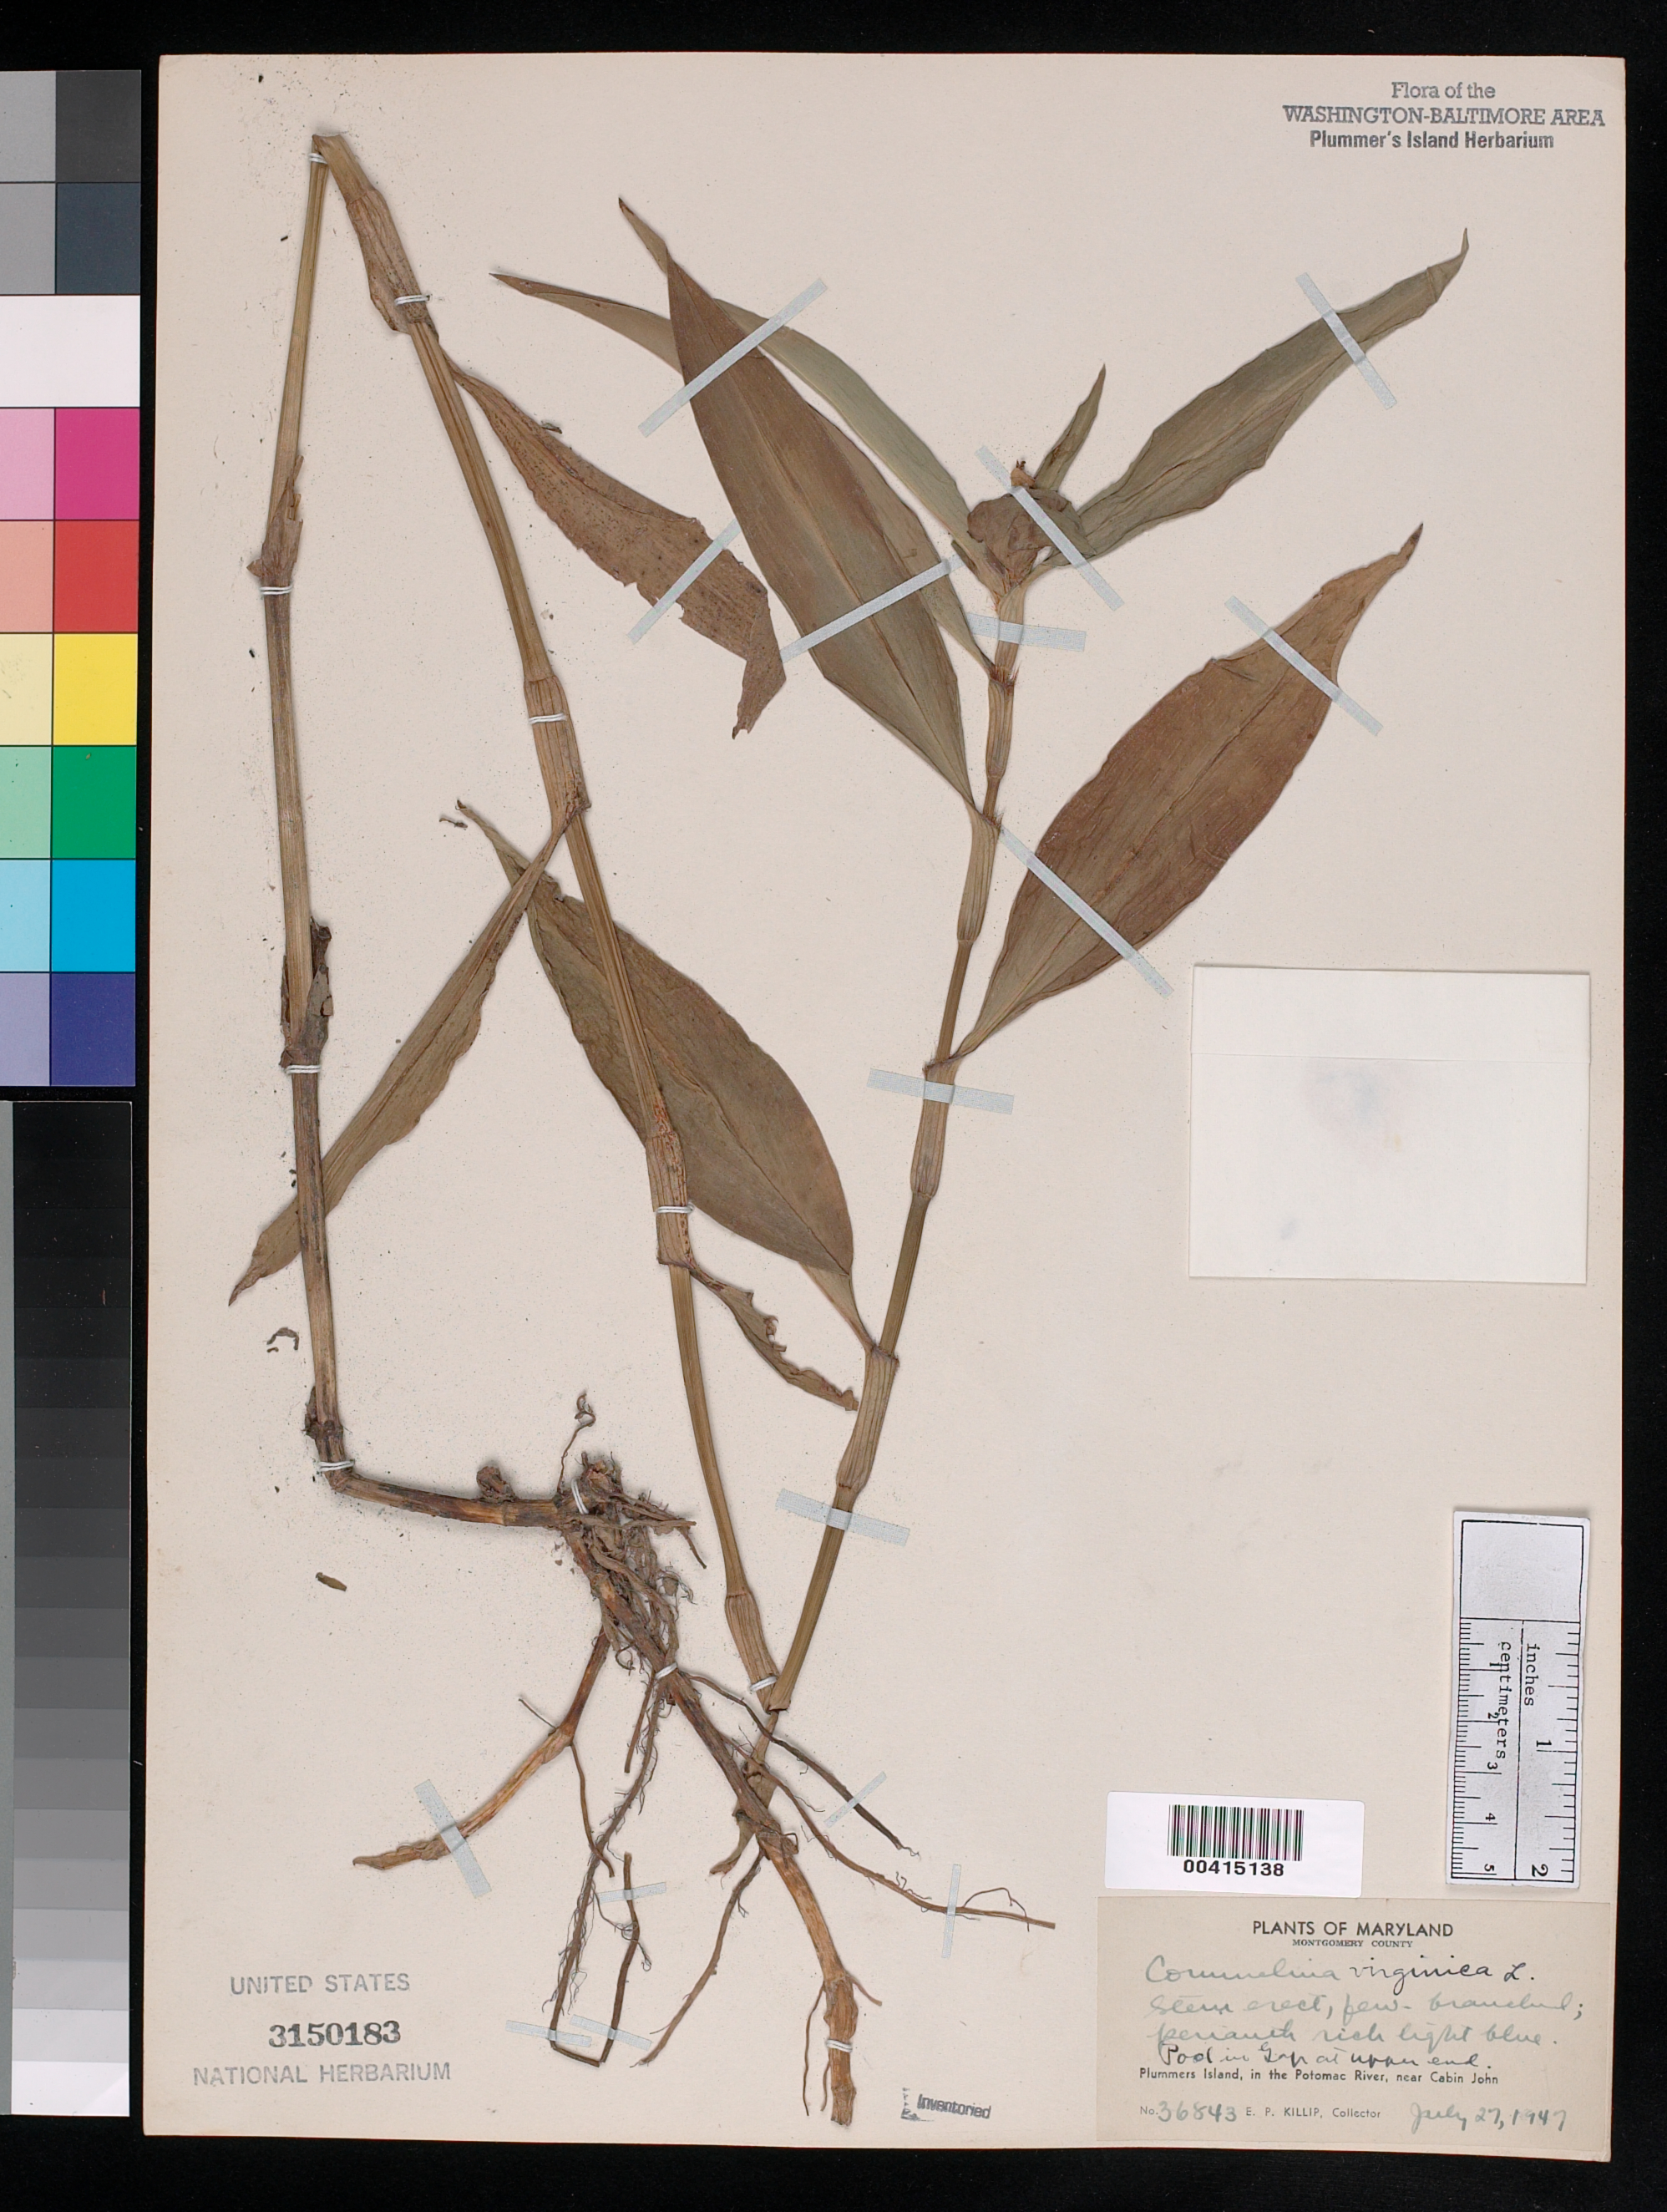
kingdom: Plantae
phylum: Tracheophyta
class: Liliopsida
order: Commelinales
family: Commelinaceae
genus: Commelina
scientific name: Commelina virginica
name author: L.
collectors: E. P. Killip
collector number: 36843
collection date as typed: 27 Jul 1947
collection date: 1947-07-27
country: United States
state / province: Maryland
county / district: Montgomery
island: Plummers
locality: Plummer's Island; Gap at upper end C. & O. Canal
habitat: Pool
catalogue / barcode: US 3150183